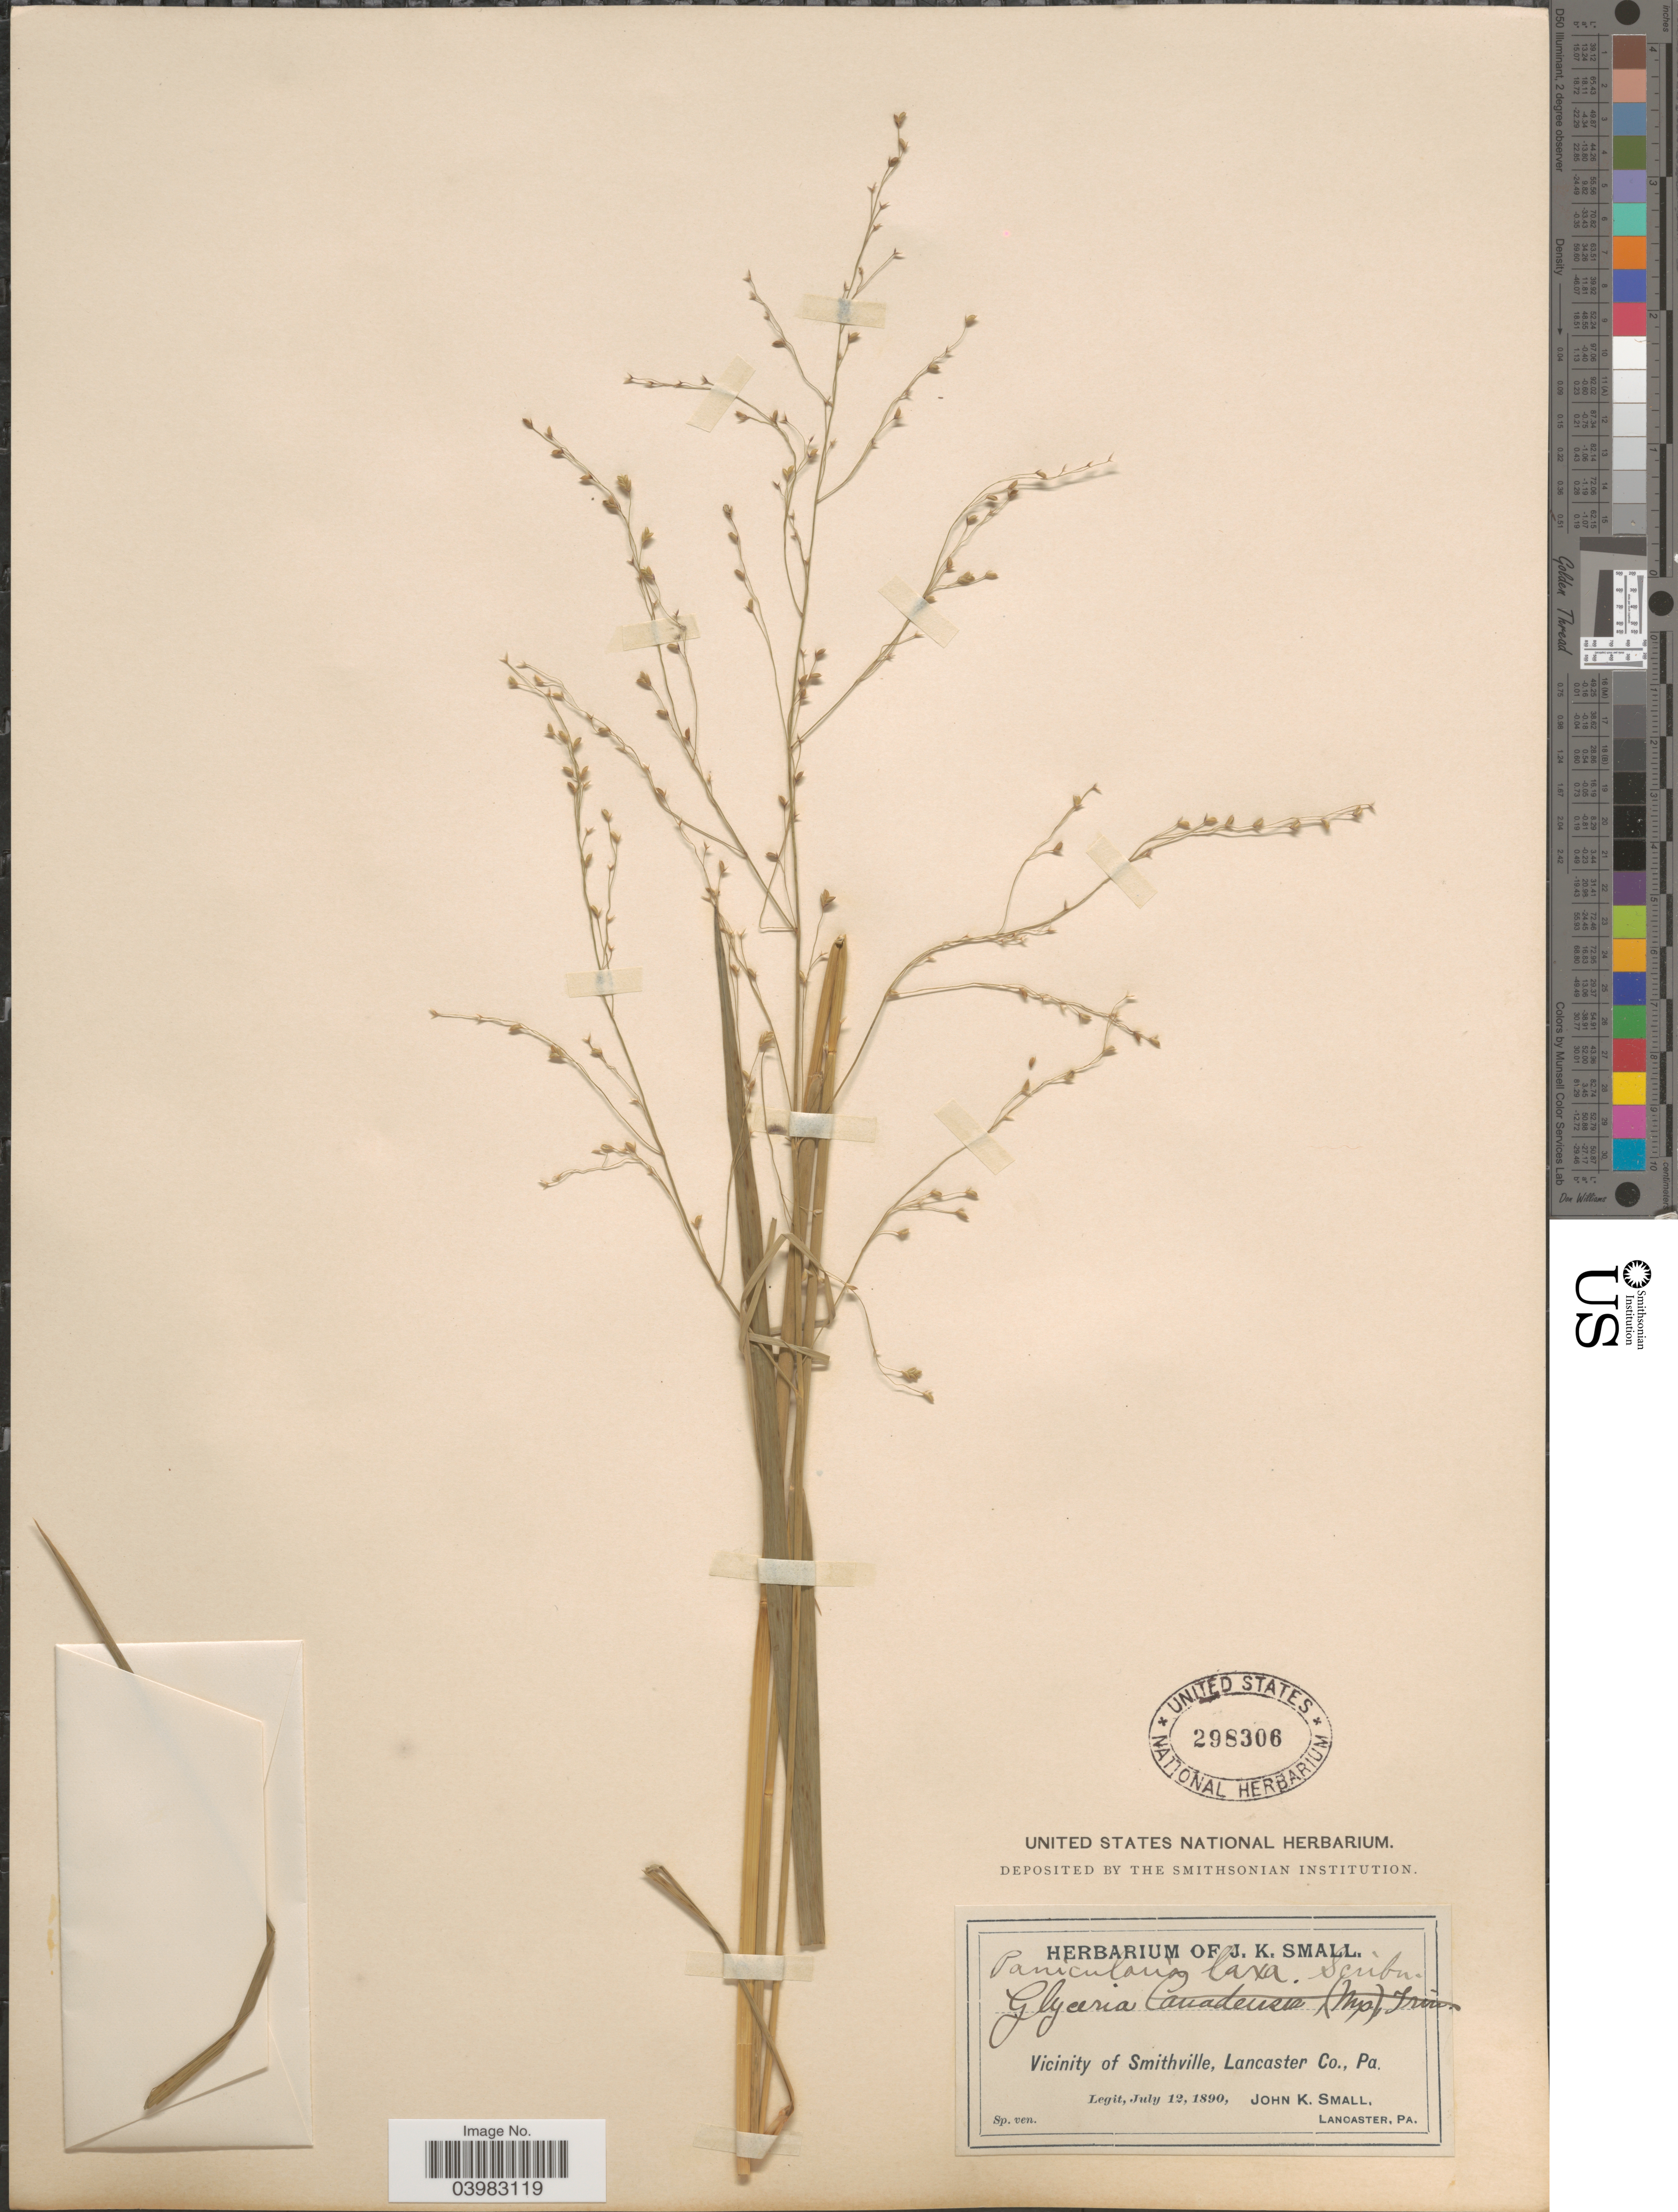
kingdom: Plantae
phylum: Tracheophyta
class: Liliopsida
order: Poales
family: Poaceae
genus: Glyceria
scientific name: Glyceria canadensis var. laxa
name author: (Scribn.) Hitchc.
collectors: J. K. Small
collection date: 1890-07-12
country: United States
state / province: Pennsylvania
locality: Vicinity of Smithville, Lancaster Co.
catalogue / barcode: US 298306